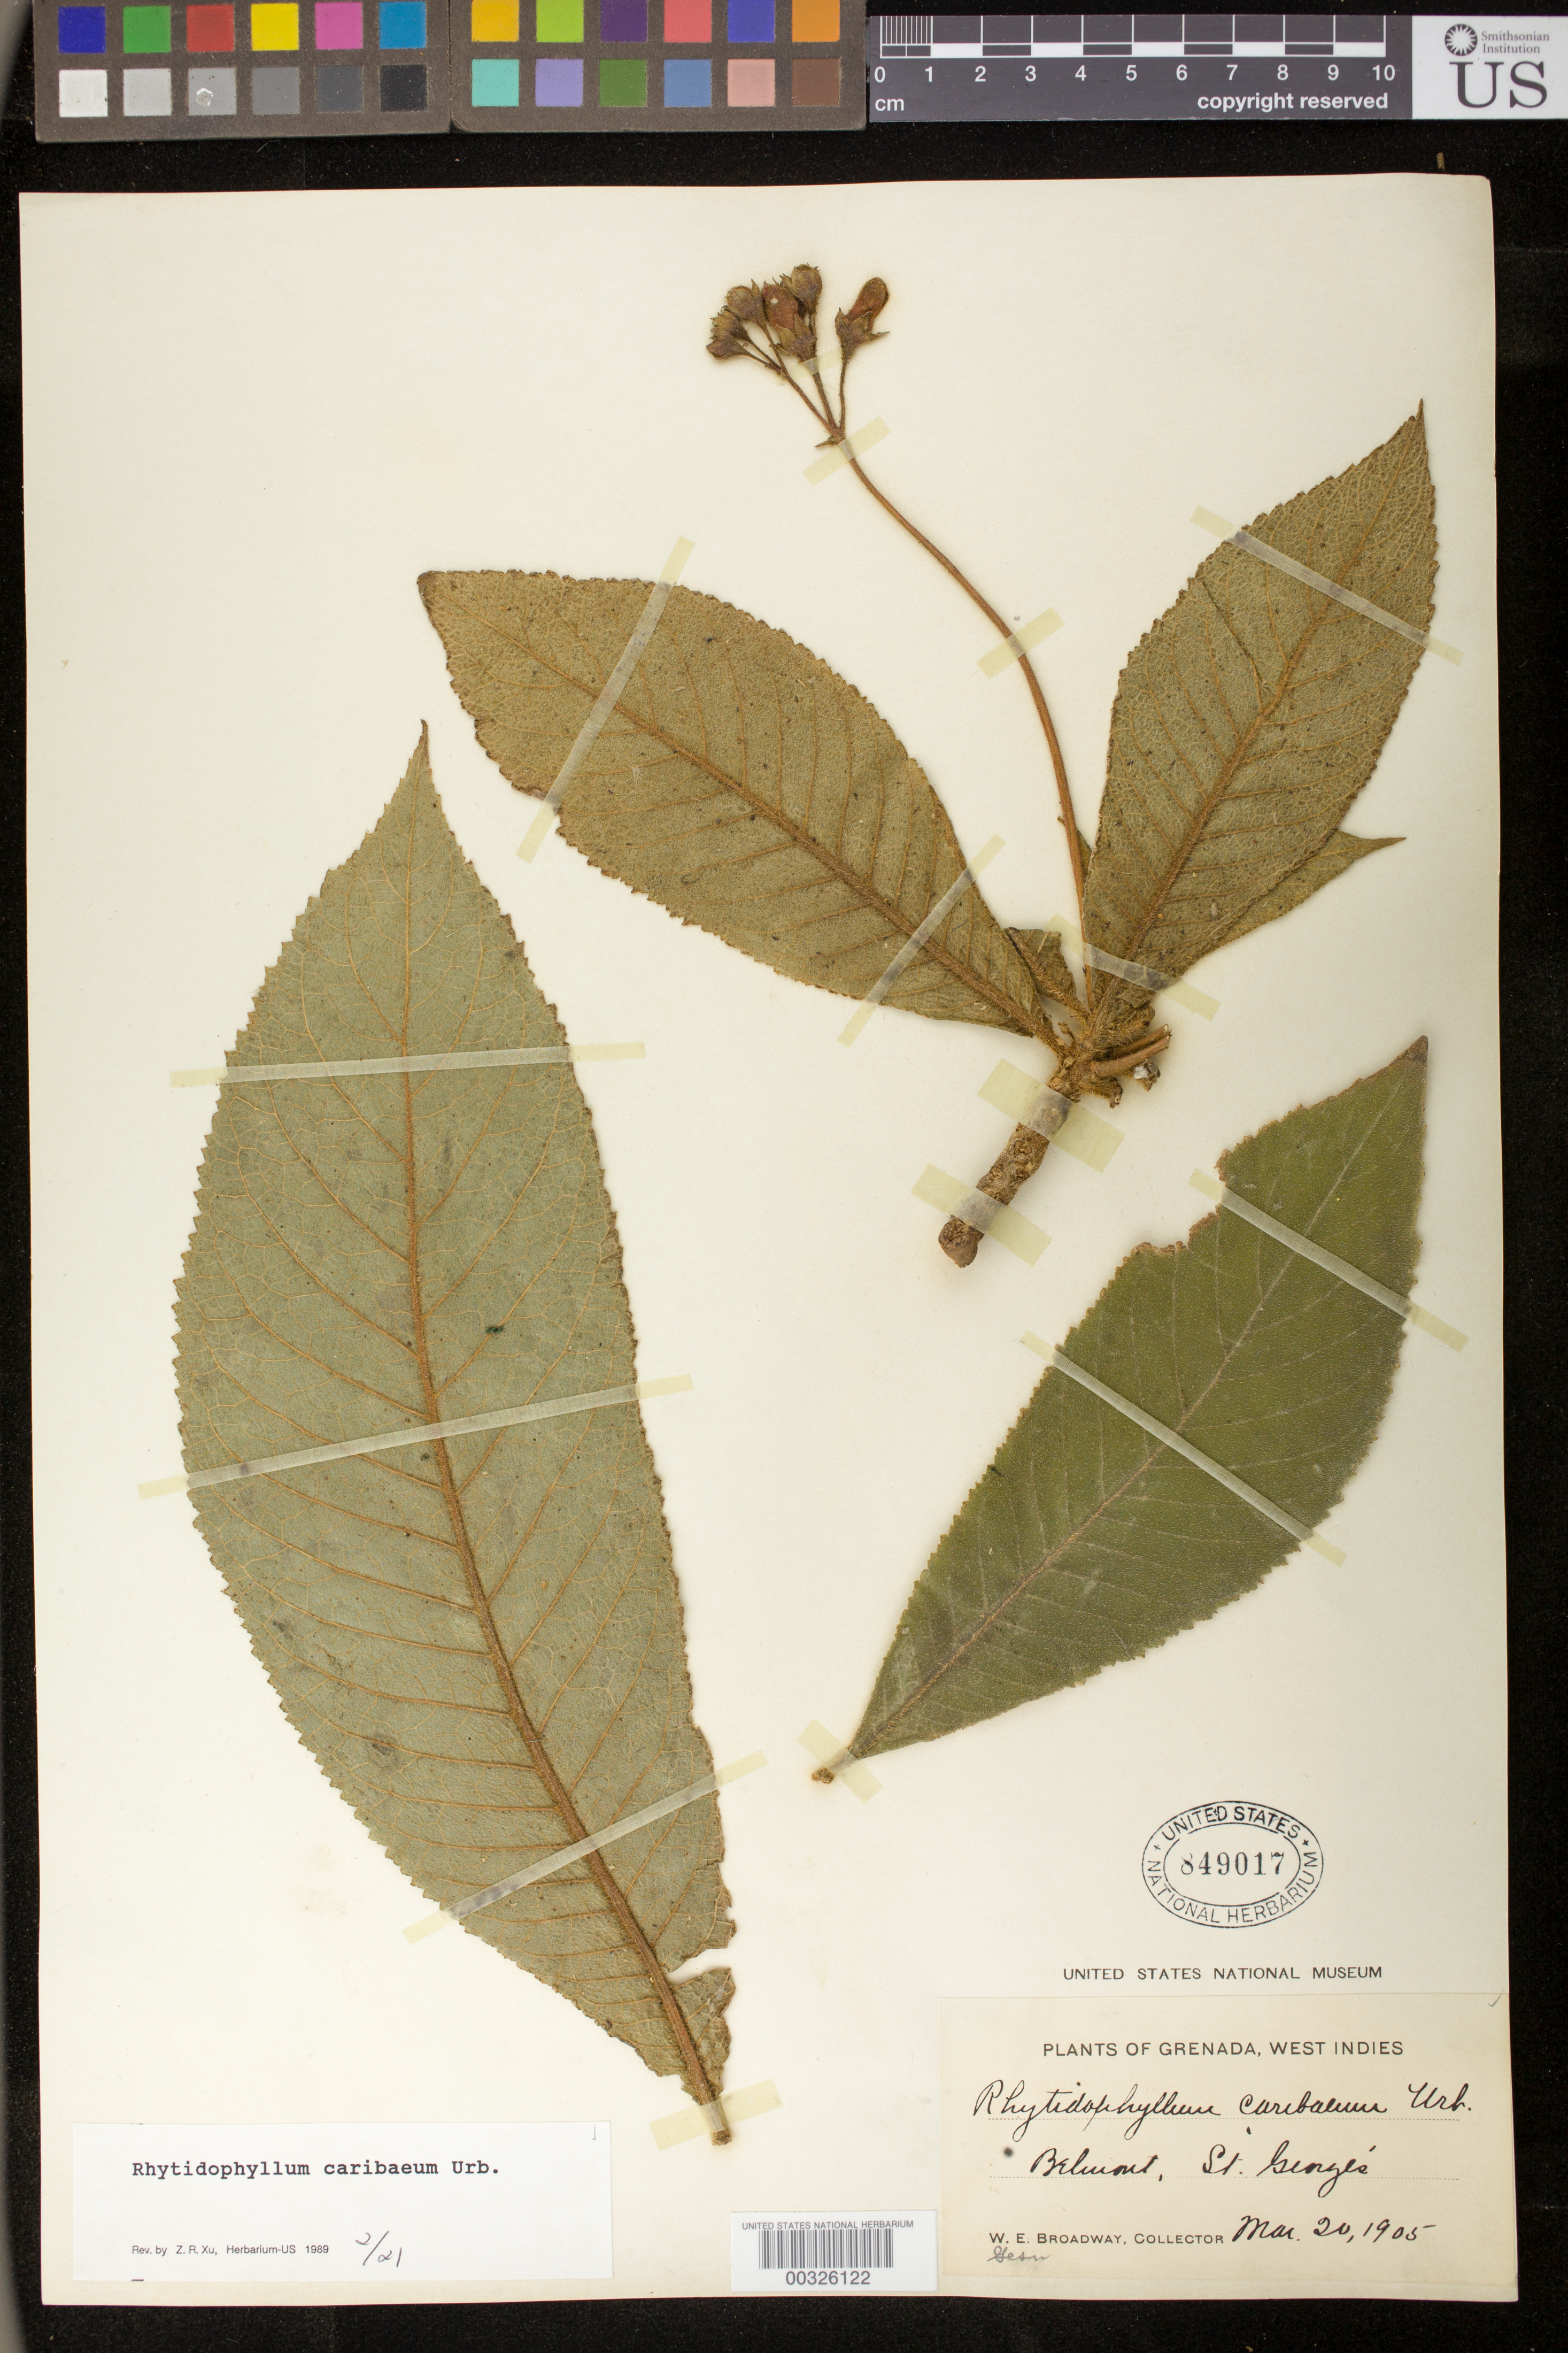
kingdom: Plantae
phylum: Tracheophyta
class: Magnoliopsida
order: Lamiales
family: Gesneriaceae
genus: Rhytidophyllum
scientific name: Rhytidophyllum caribaeum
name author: Urb.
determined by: Skog, Laurence E.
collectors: W. E. Broadway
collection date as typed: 20 Mar 1905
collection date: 1905-03-20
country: Grenada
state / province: Saint George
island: Grenada I.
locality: Belmont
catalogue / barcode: US 849017